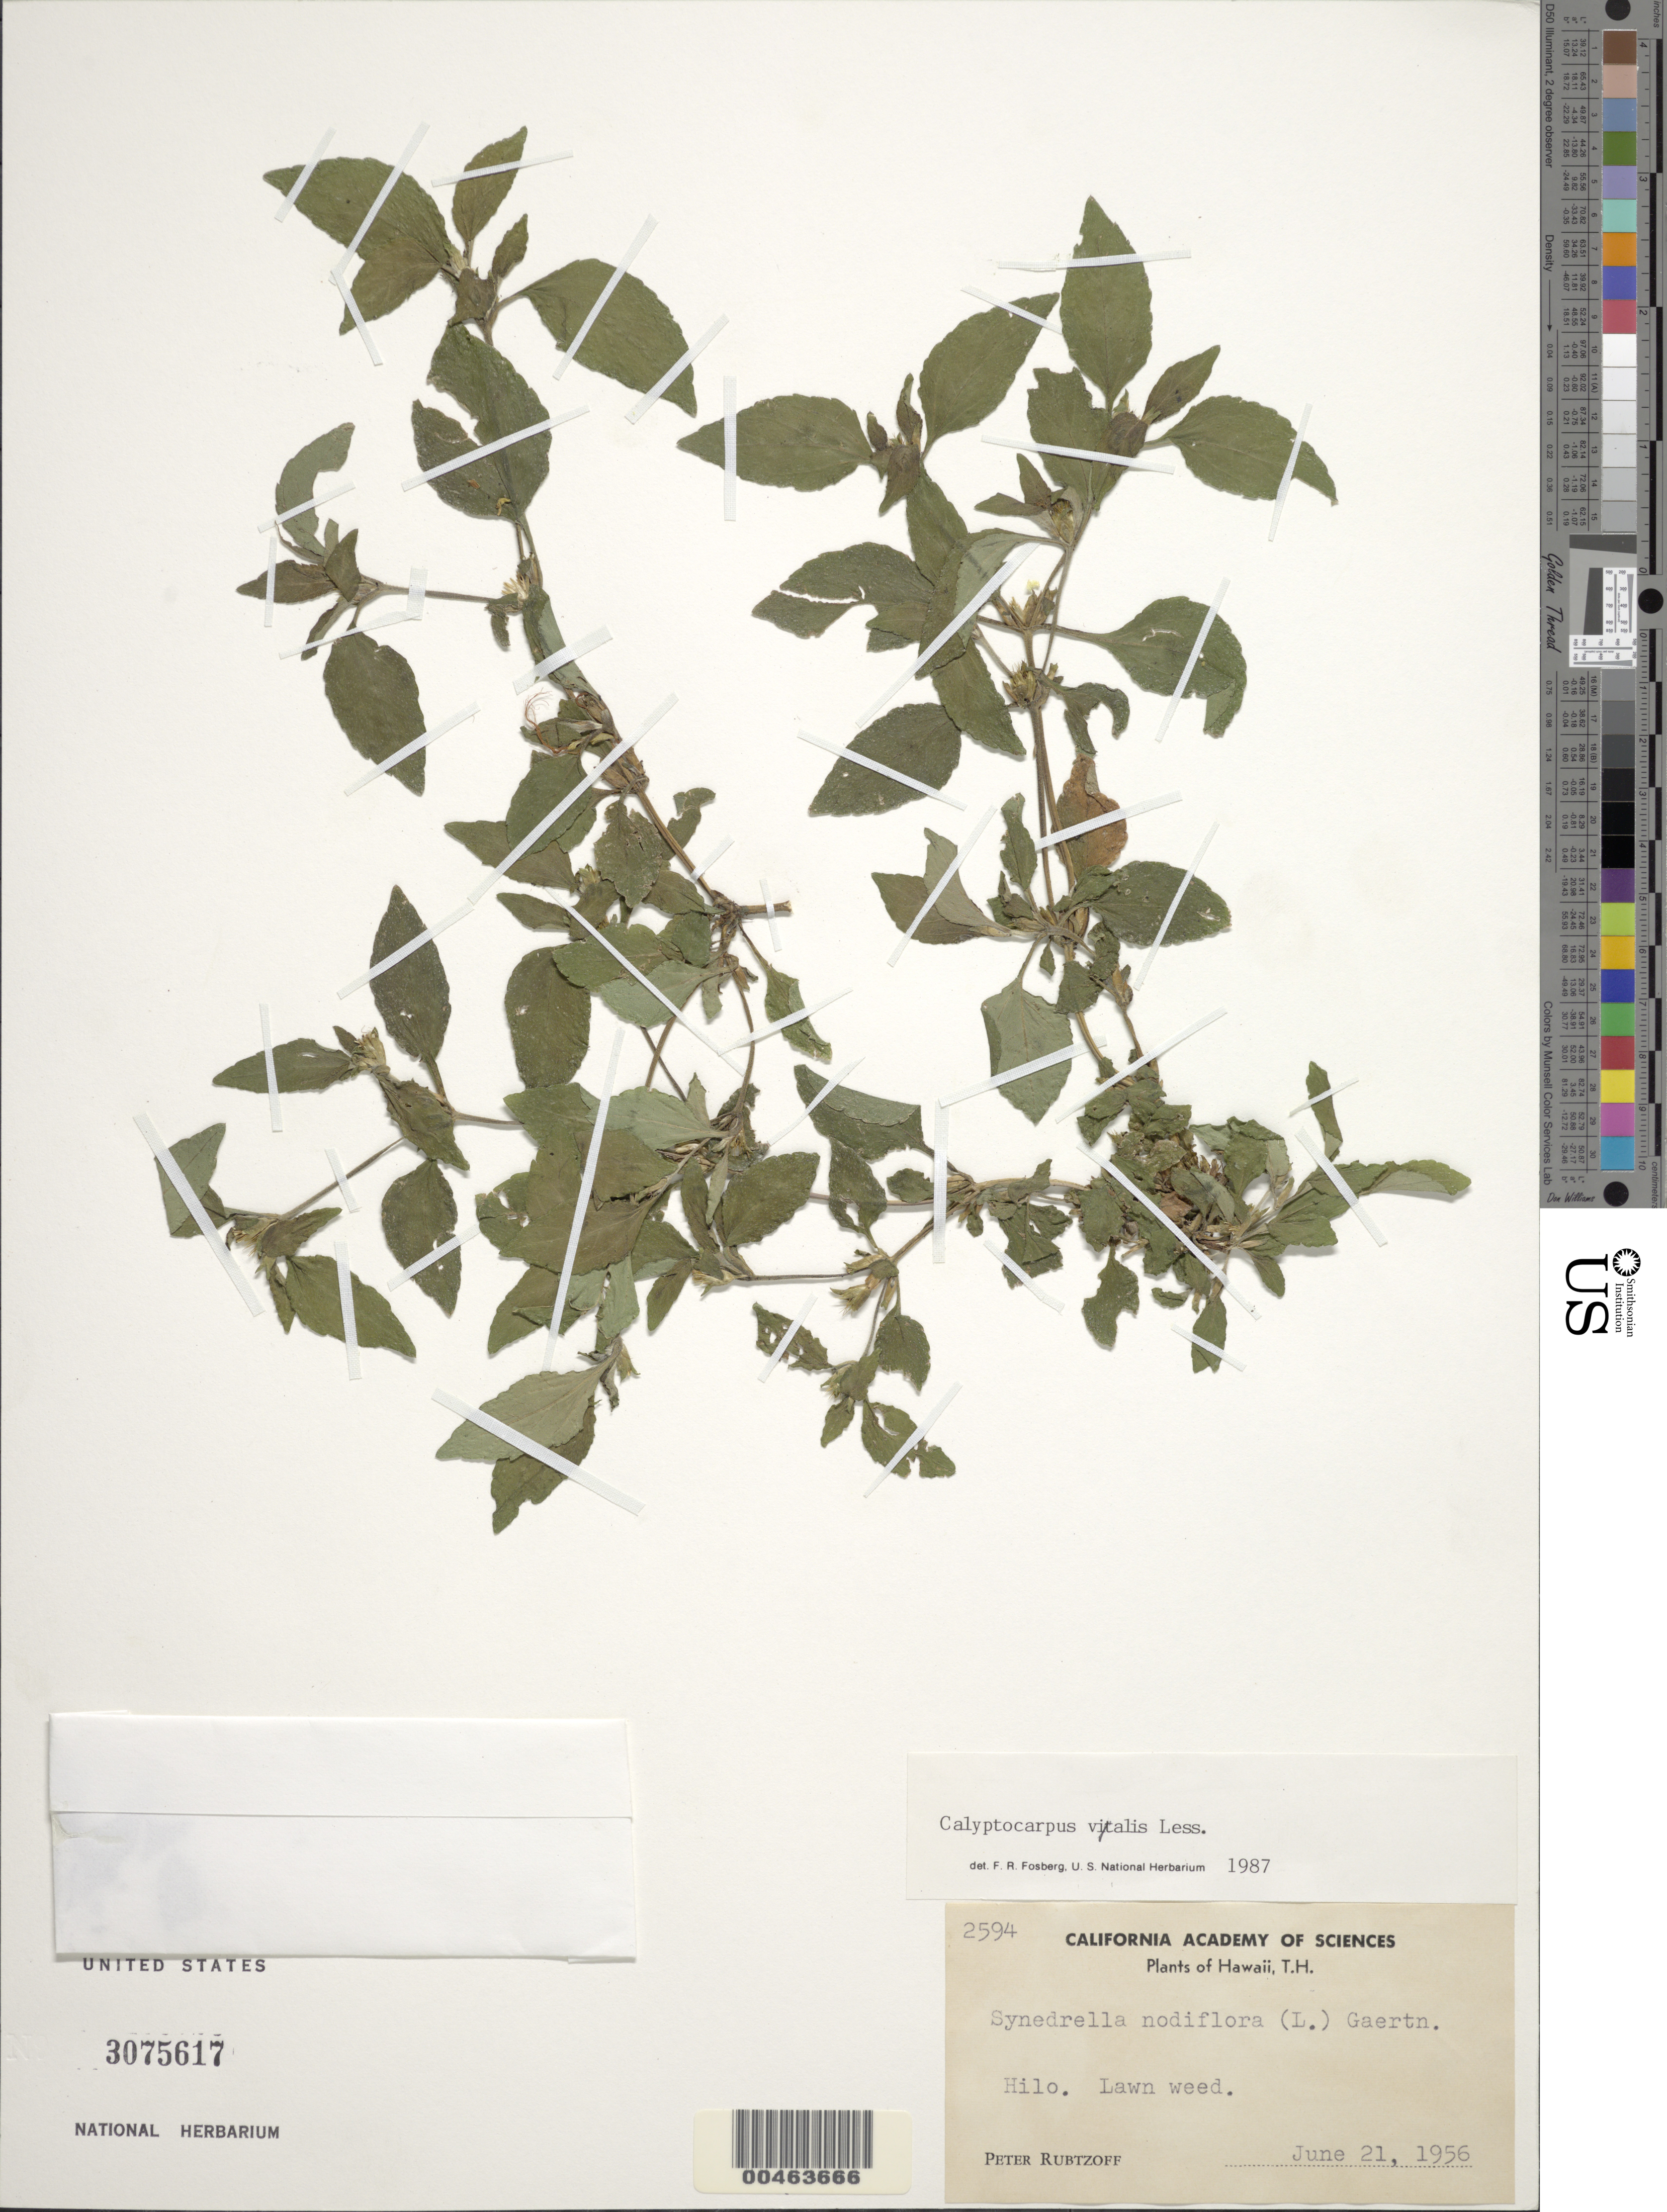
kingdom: Plantae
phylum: Tracheophyta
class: Magnoliopsida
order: Asterales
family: Asteraceae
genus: Calyptocarpus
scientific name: Calyptocarpus vialis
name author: Less.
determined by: Fosberg, F. R.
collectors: P. Rubtzoff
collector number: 2594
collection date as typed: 21 Jun 1956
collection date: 1956-06-21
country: United States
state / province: Hawaii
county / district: Hawaii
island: Hawaii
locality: Hilo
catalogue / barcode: US 3075617